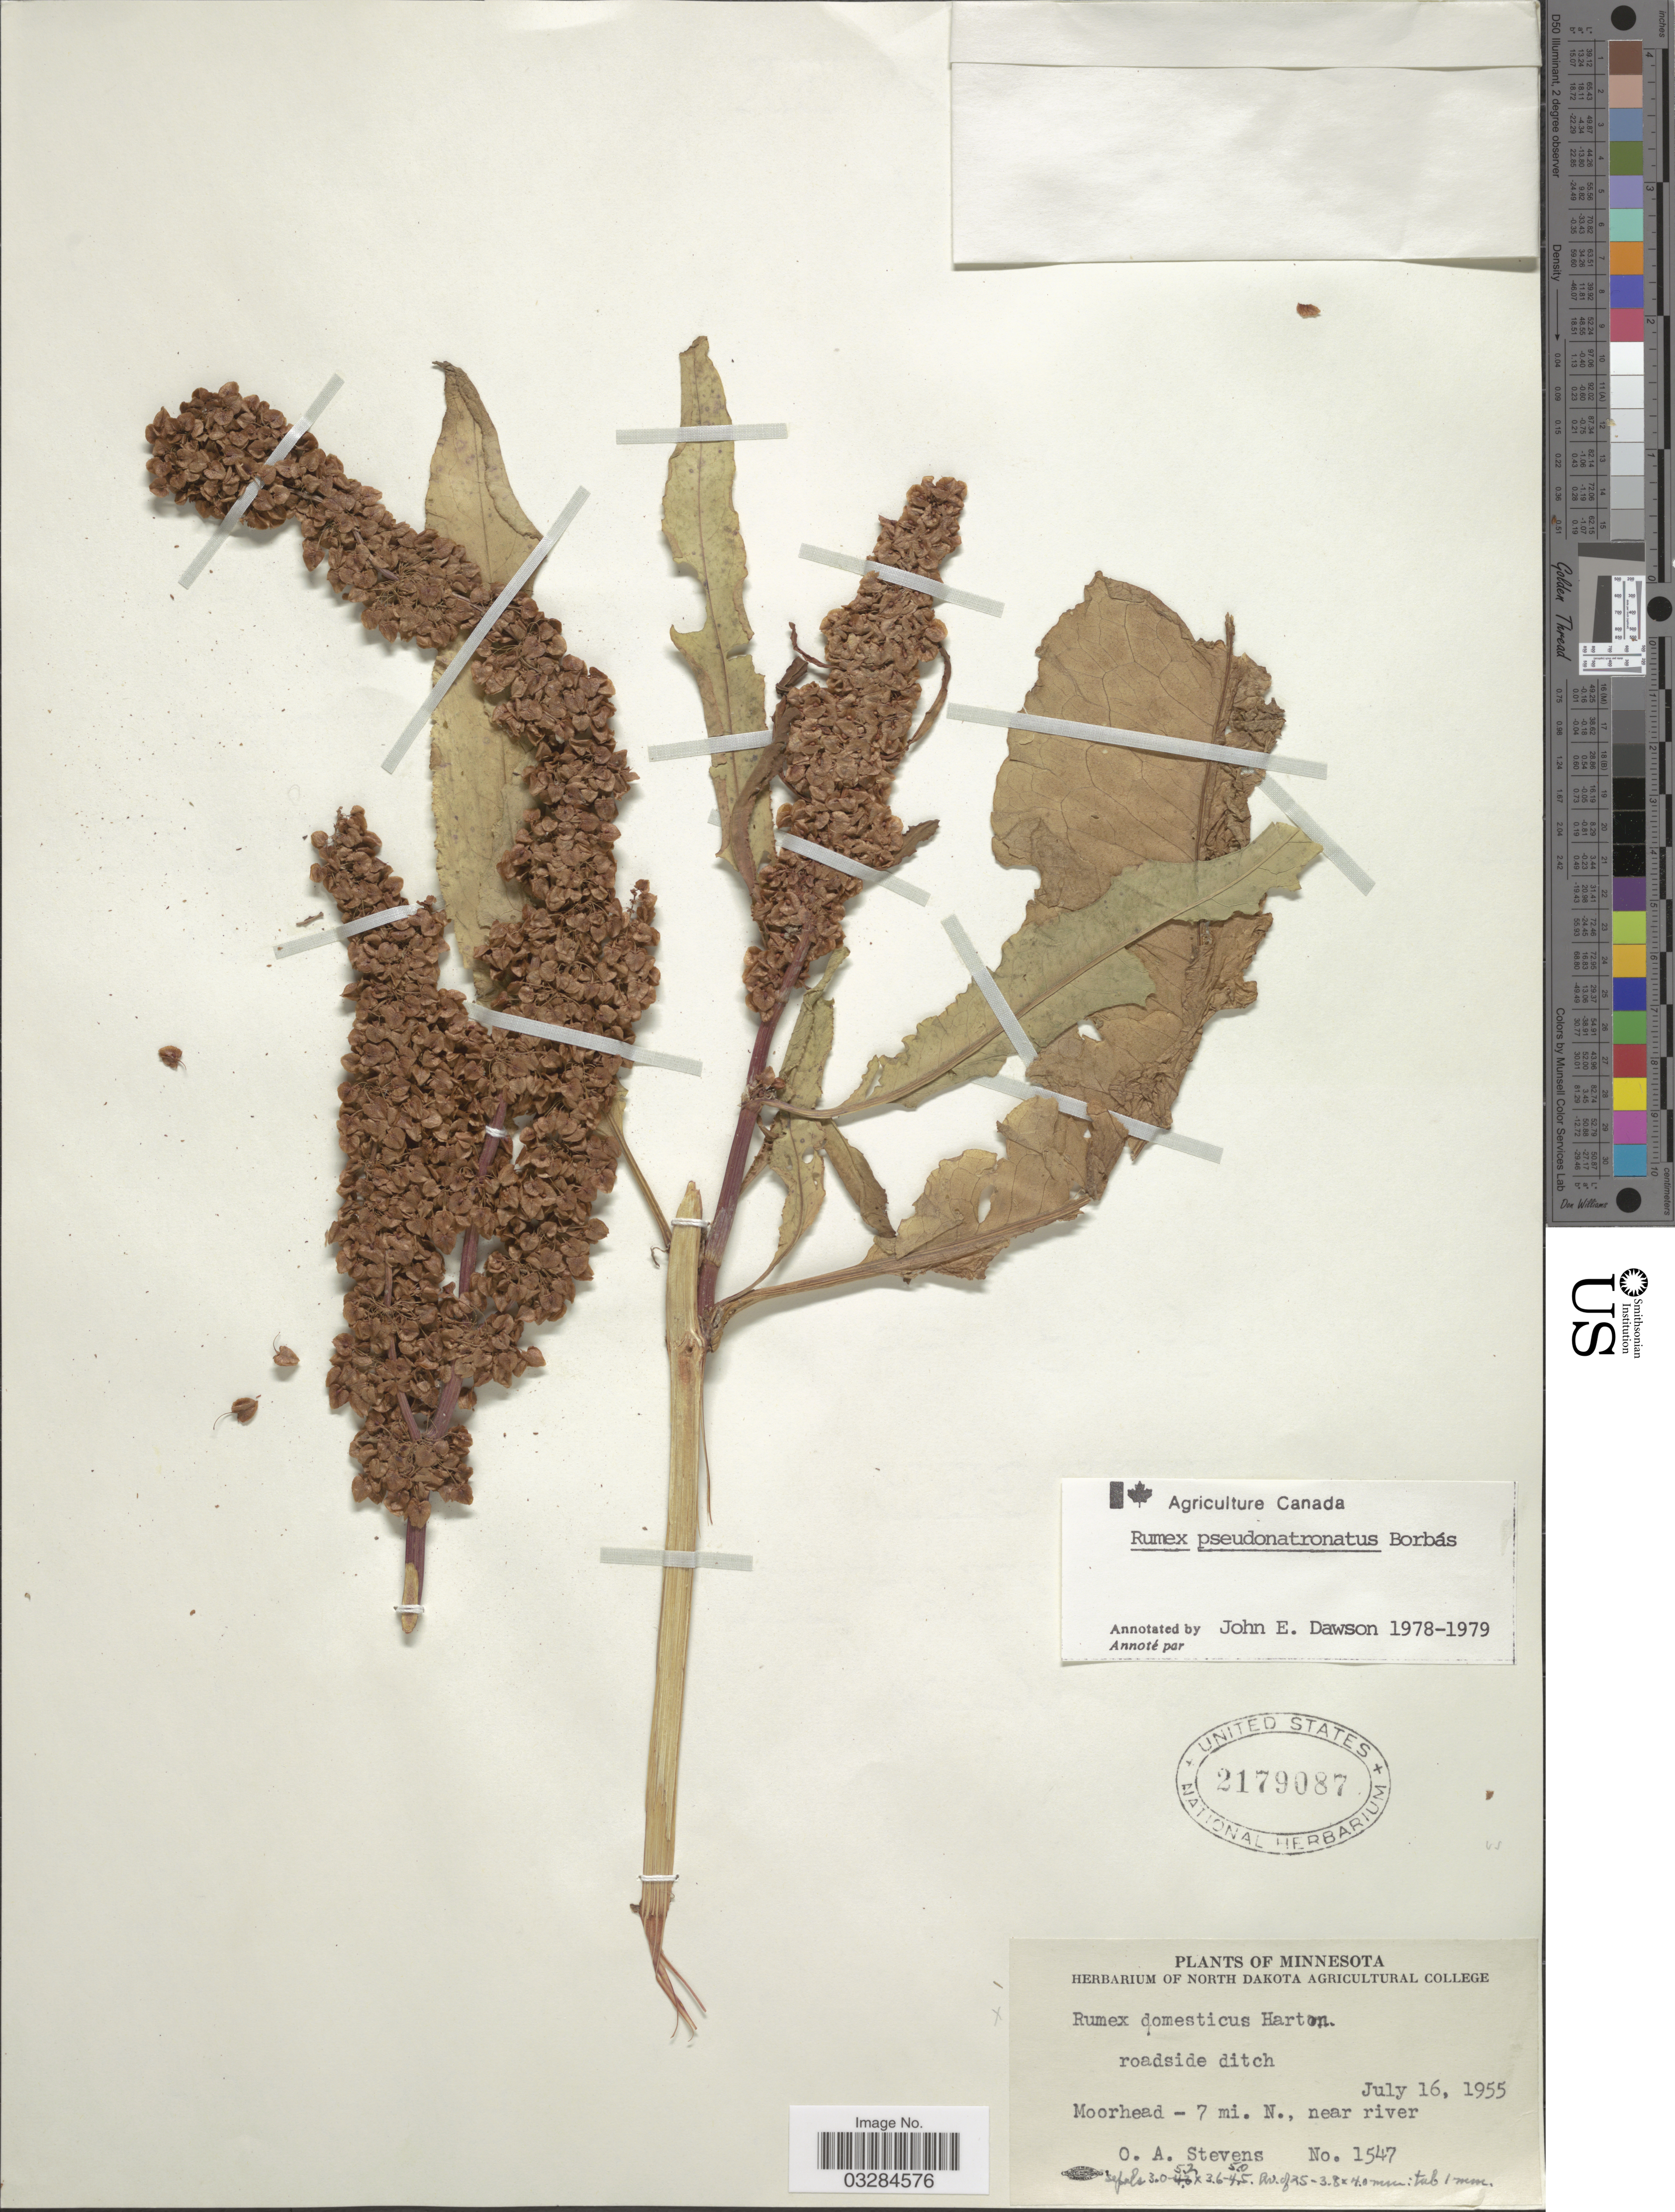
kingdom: Plantae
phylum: Tracheophyta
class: Magnoliopsida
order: Caryophyllales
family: Polygonaceae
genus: Rumex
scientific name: Rumex pseudonatronatus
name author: (Borbás) Murb.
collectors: O. A. Stevens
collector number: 1547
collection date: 1955-07-16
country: United States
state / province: Minnesota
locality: Moorhead - 7 mi. N., near river.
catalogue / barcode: US 2179087